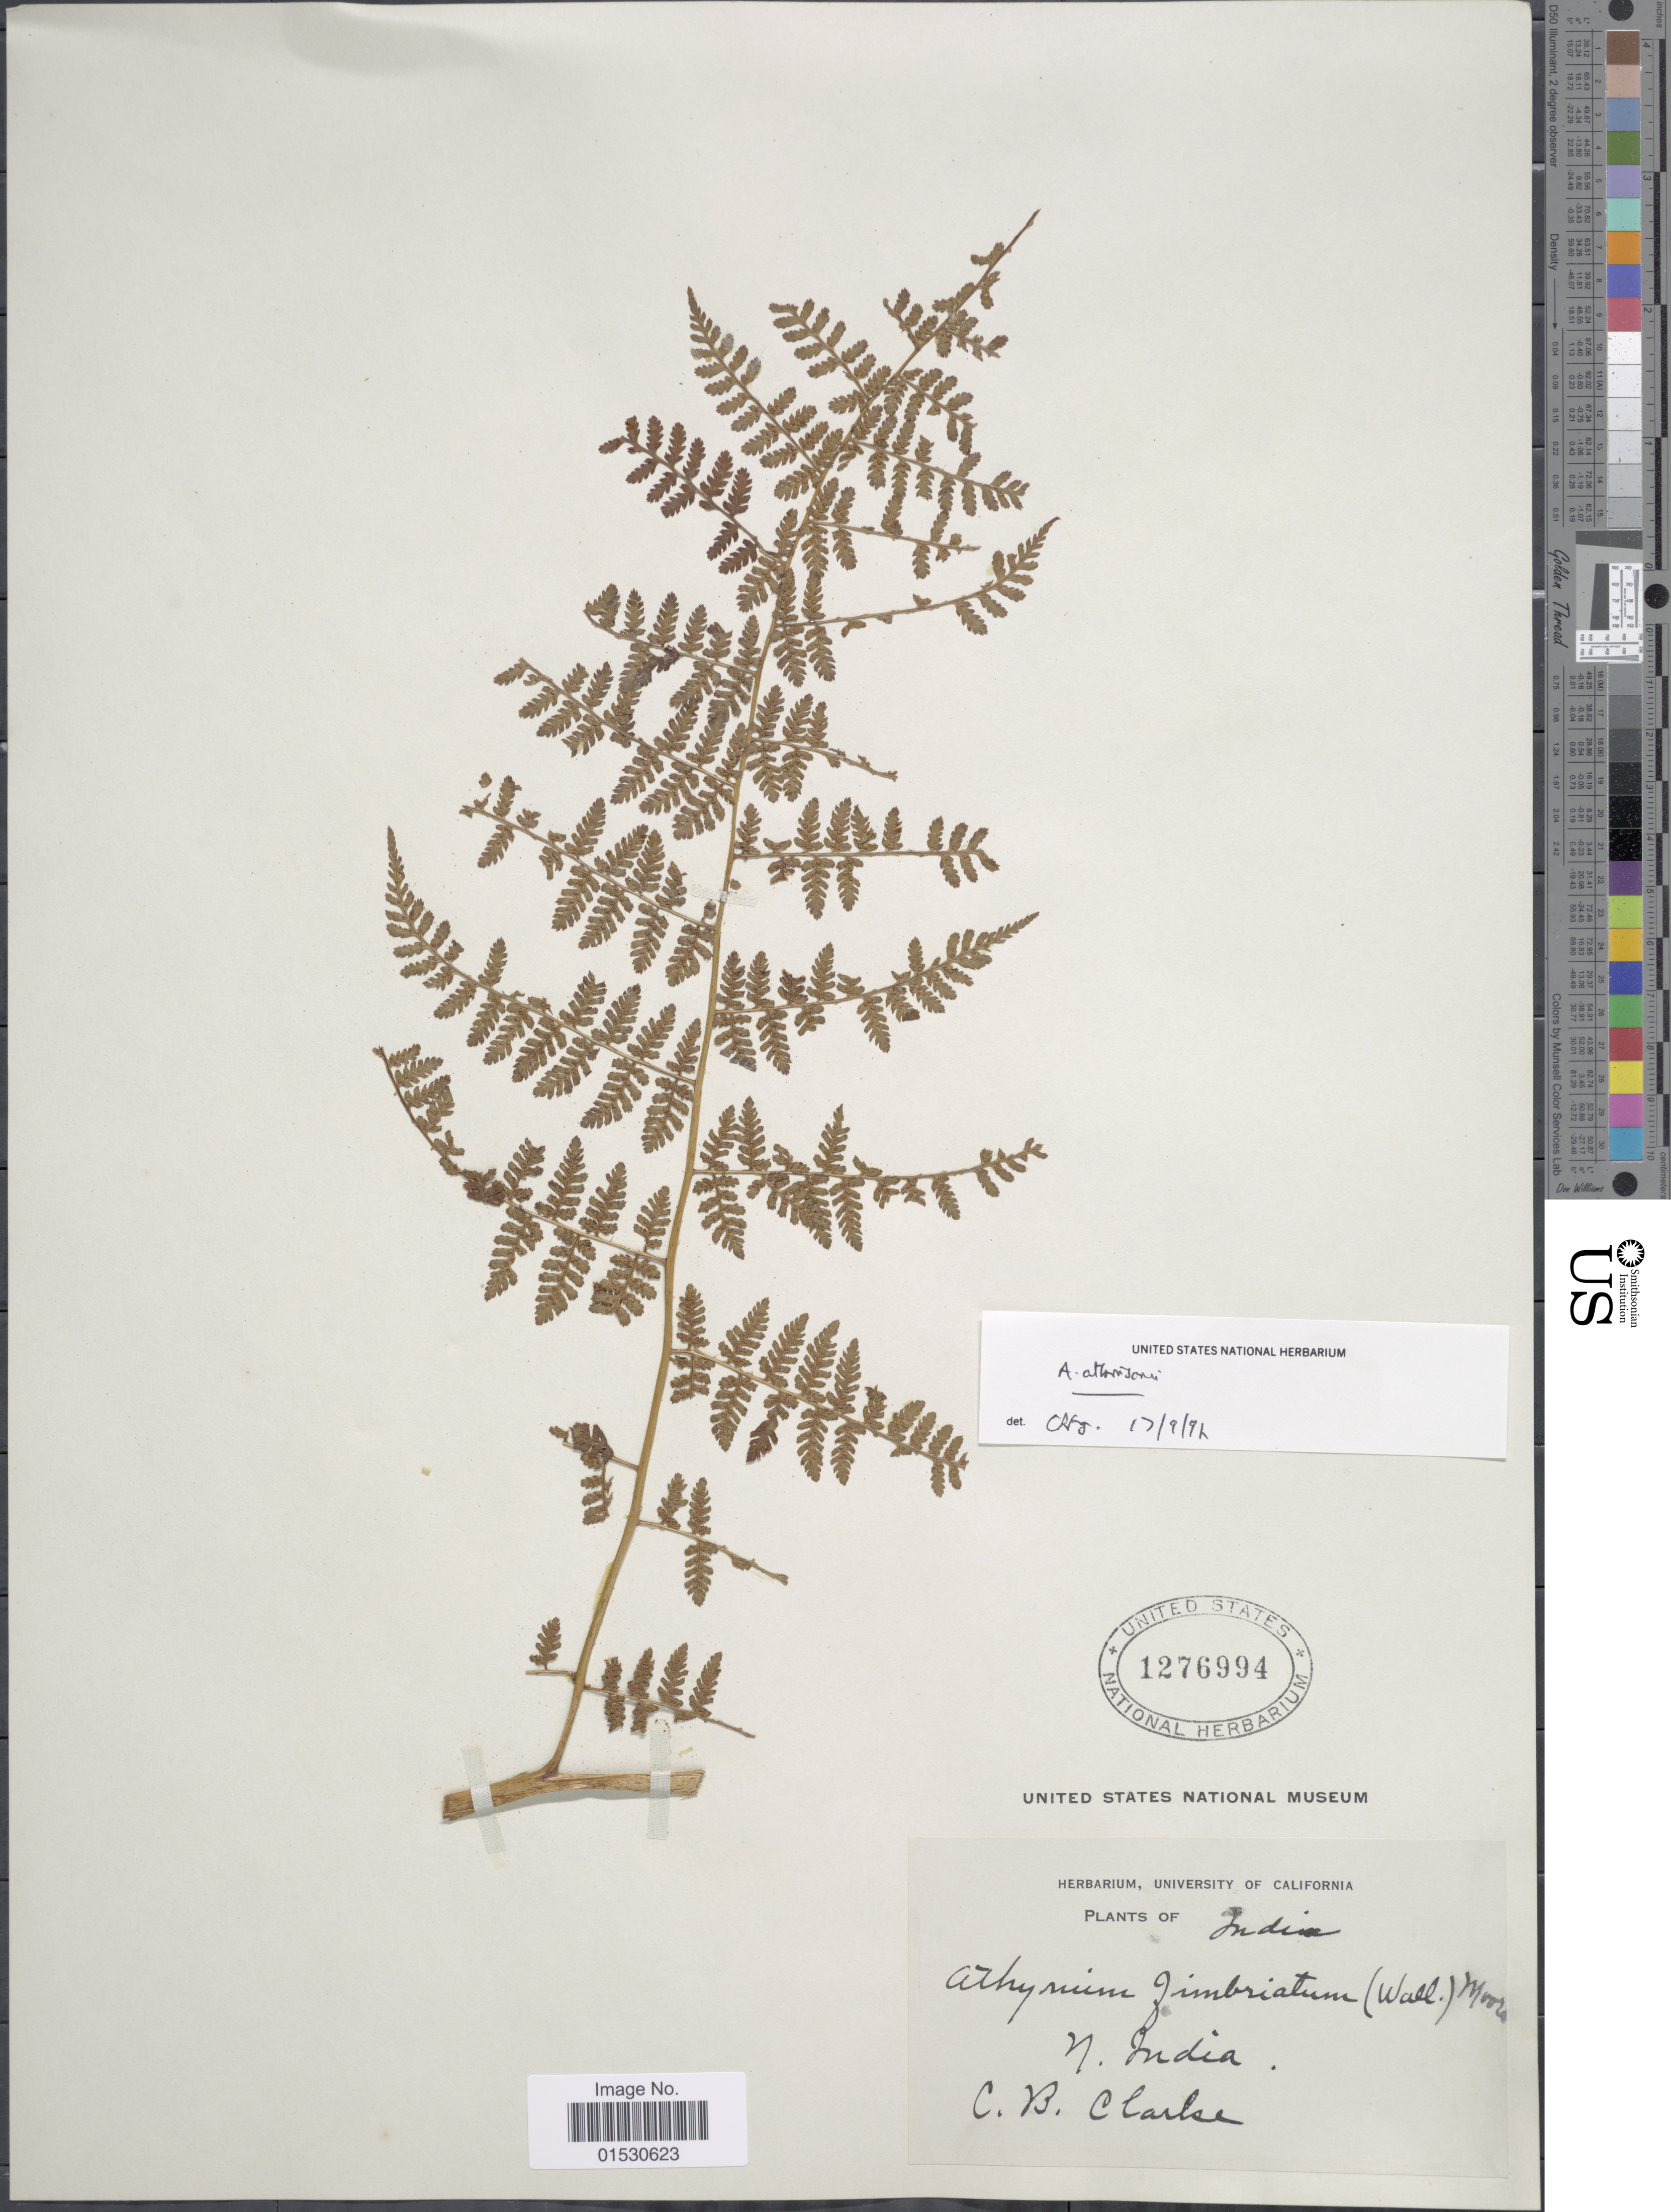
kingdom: Plantae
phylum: Tracheophyta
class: Polypodiopsida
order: Polypodiales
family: Athyriaceae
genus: Athyrium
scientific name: Athyrium fimbriatum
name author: (Wall.) T. Moore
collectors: C. B. Clarke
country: India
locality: N India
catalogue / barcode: US 1276994